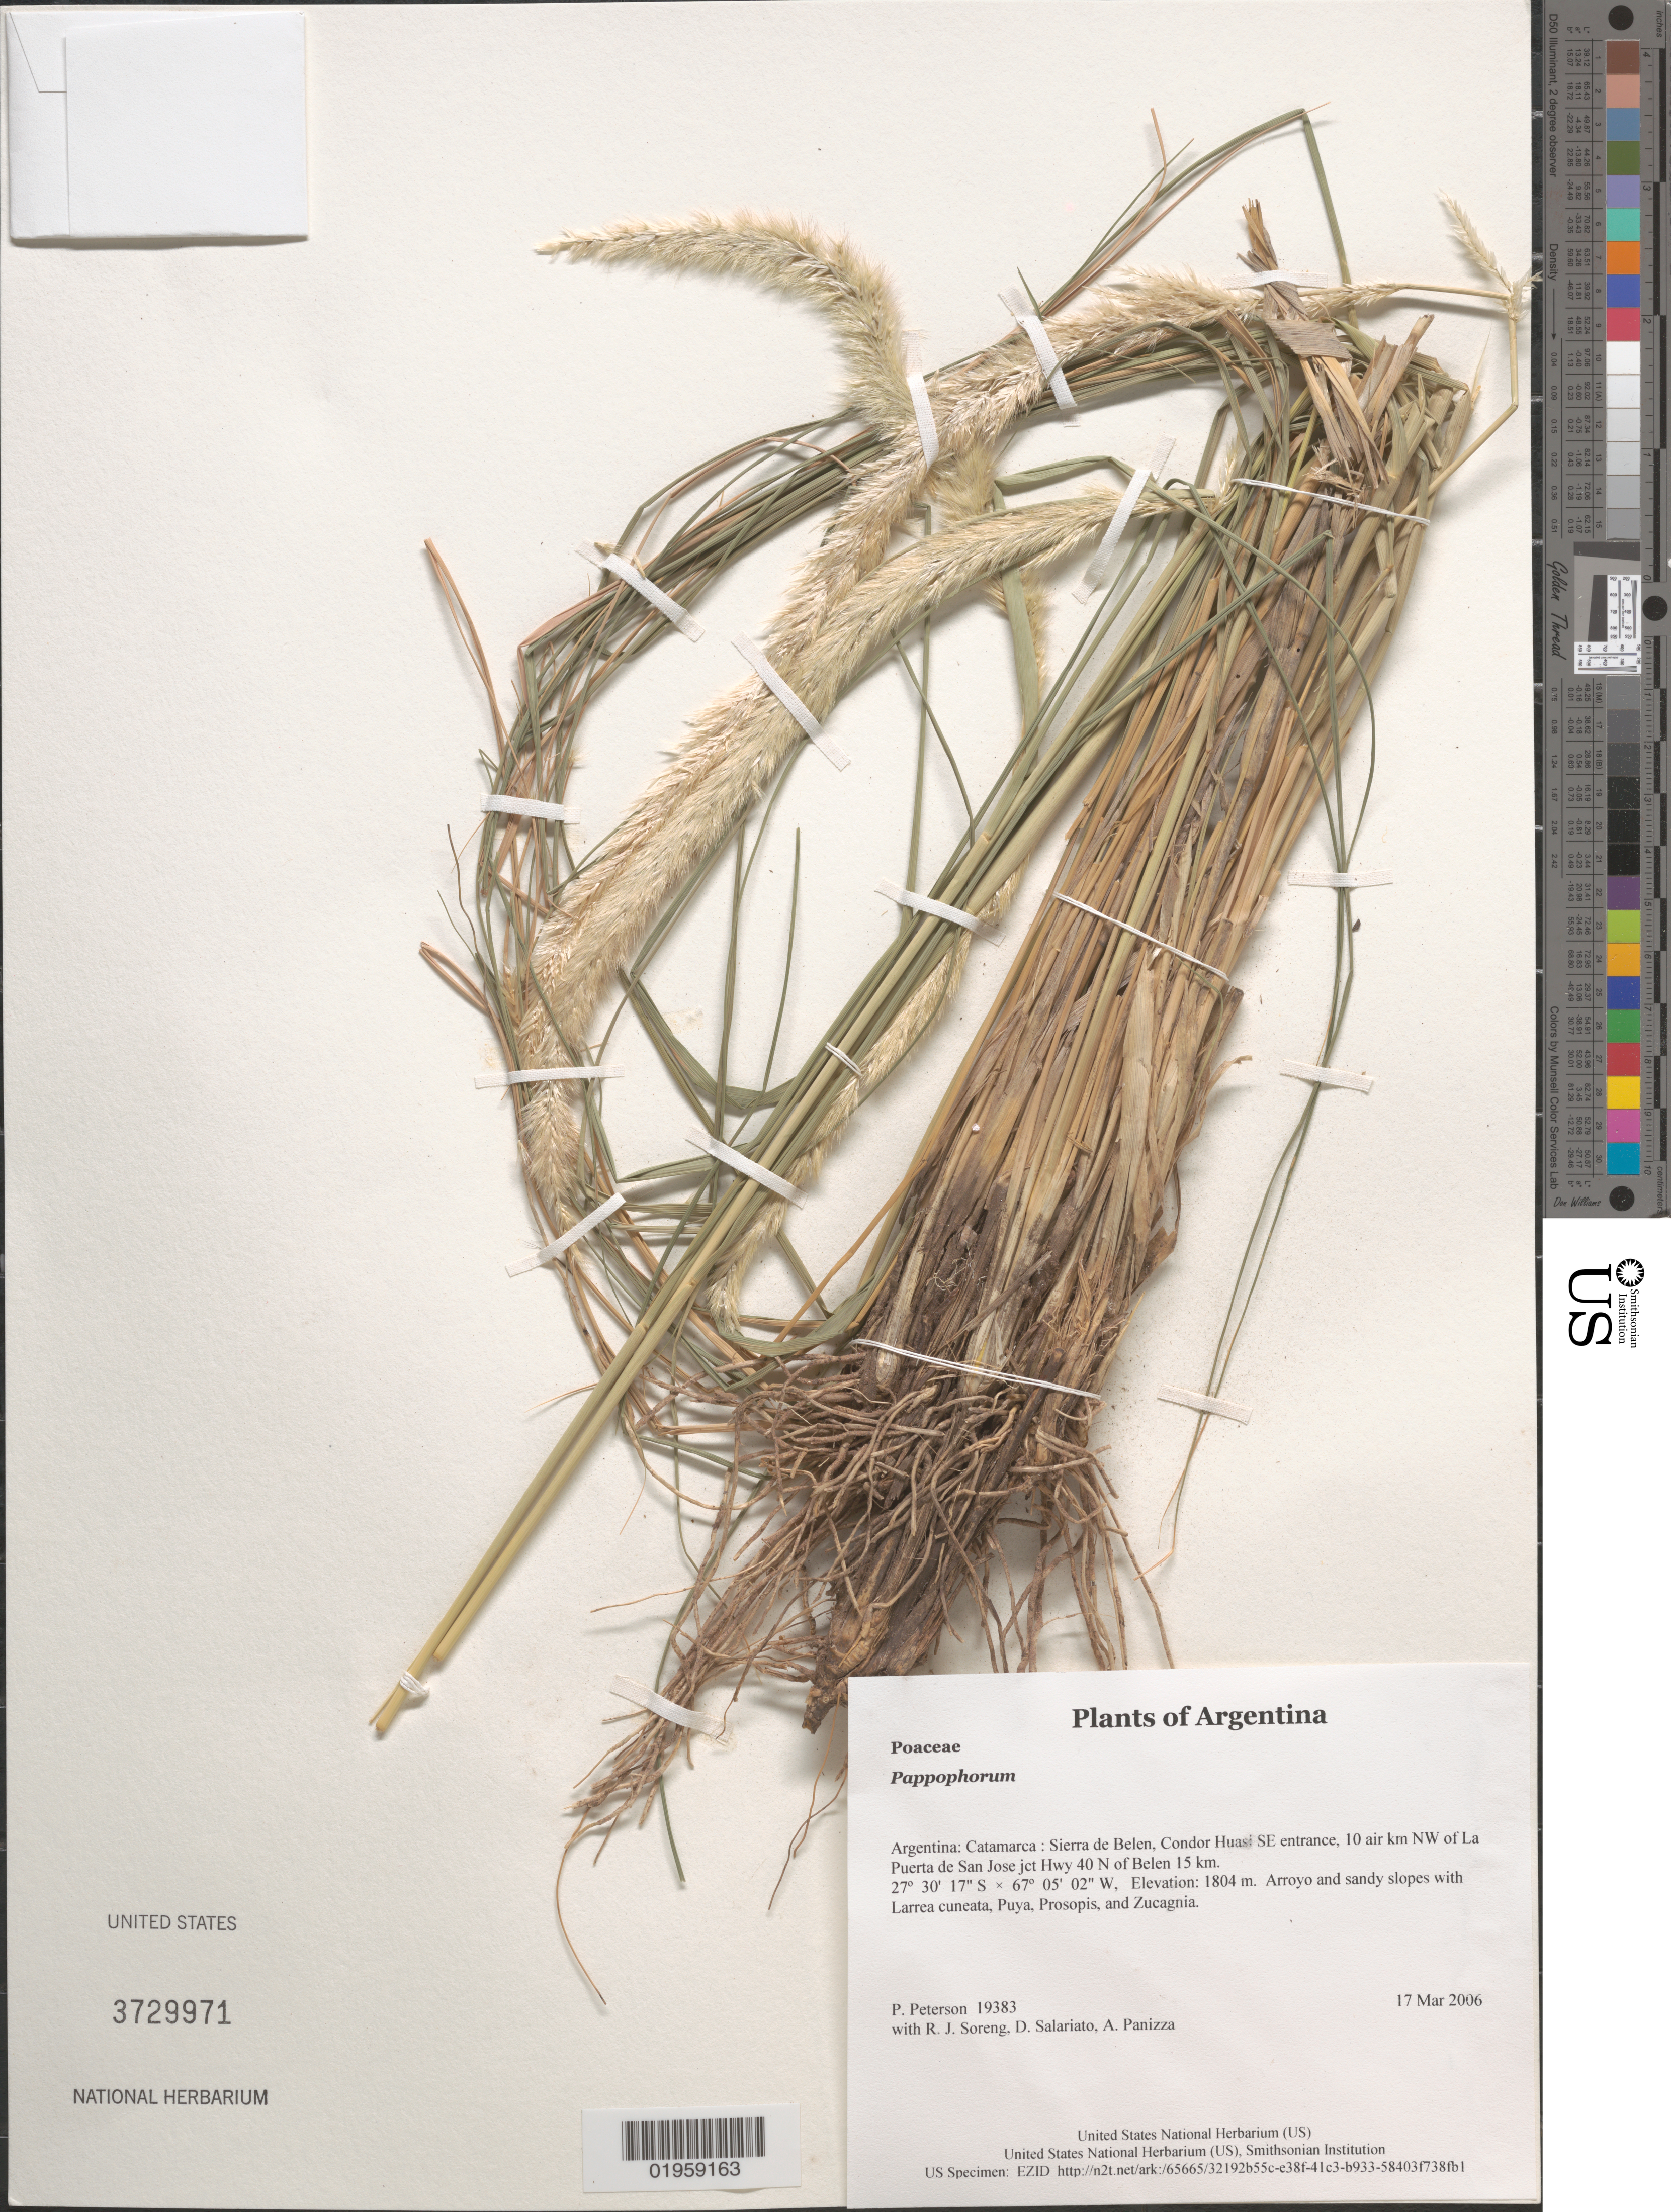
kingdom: Plantae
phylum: Tracheophyta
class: Liliopsida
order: Poales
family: Poaceae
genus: Pappophorum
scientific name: Pappophorum sp.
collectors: P. M. Peterson, R. J. Soreng, D. Salariato & A. Panizza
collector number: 19383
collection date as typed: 17 Mar 2006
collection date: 2006-03-17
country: Argentina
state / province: Catamarca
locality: Sierra de Belen, Condor Huasi SE entrance, 10 air km NW of La Puerta de San Jose jct Hwy 40 N of Belen 15 km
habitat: Arroyo and sandy slopes with Larrea cuneata, Puya, Prosopis, and Zucagnia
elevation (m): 1804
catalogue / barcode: US 3729971